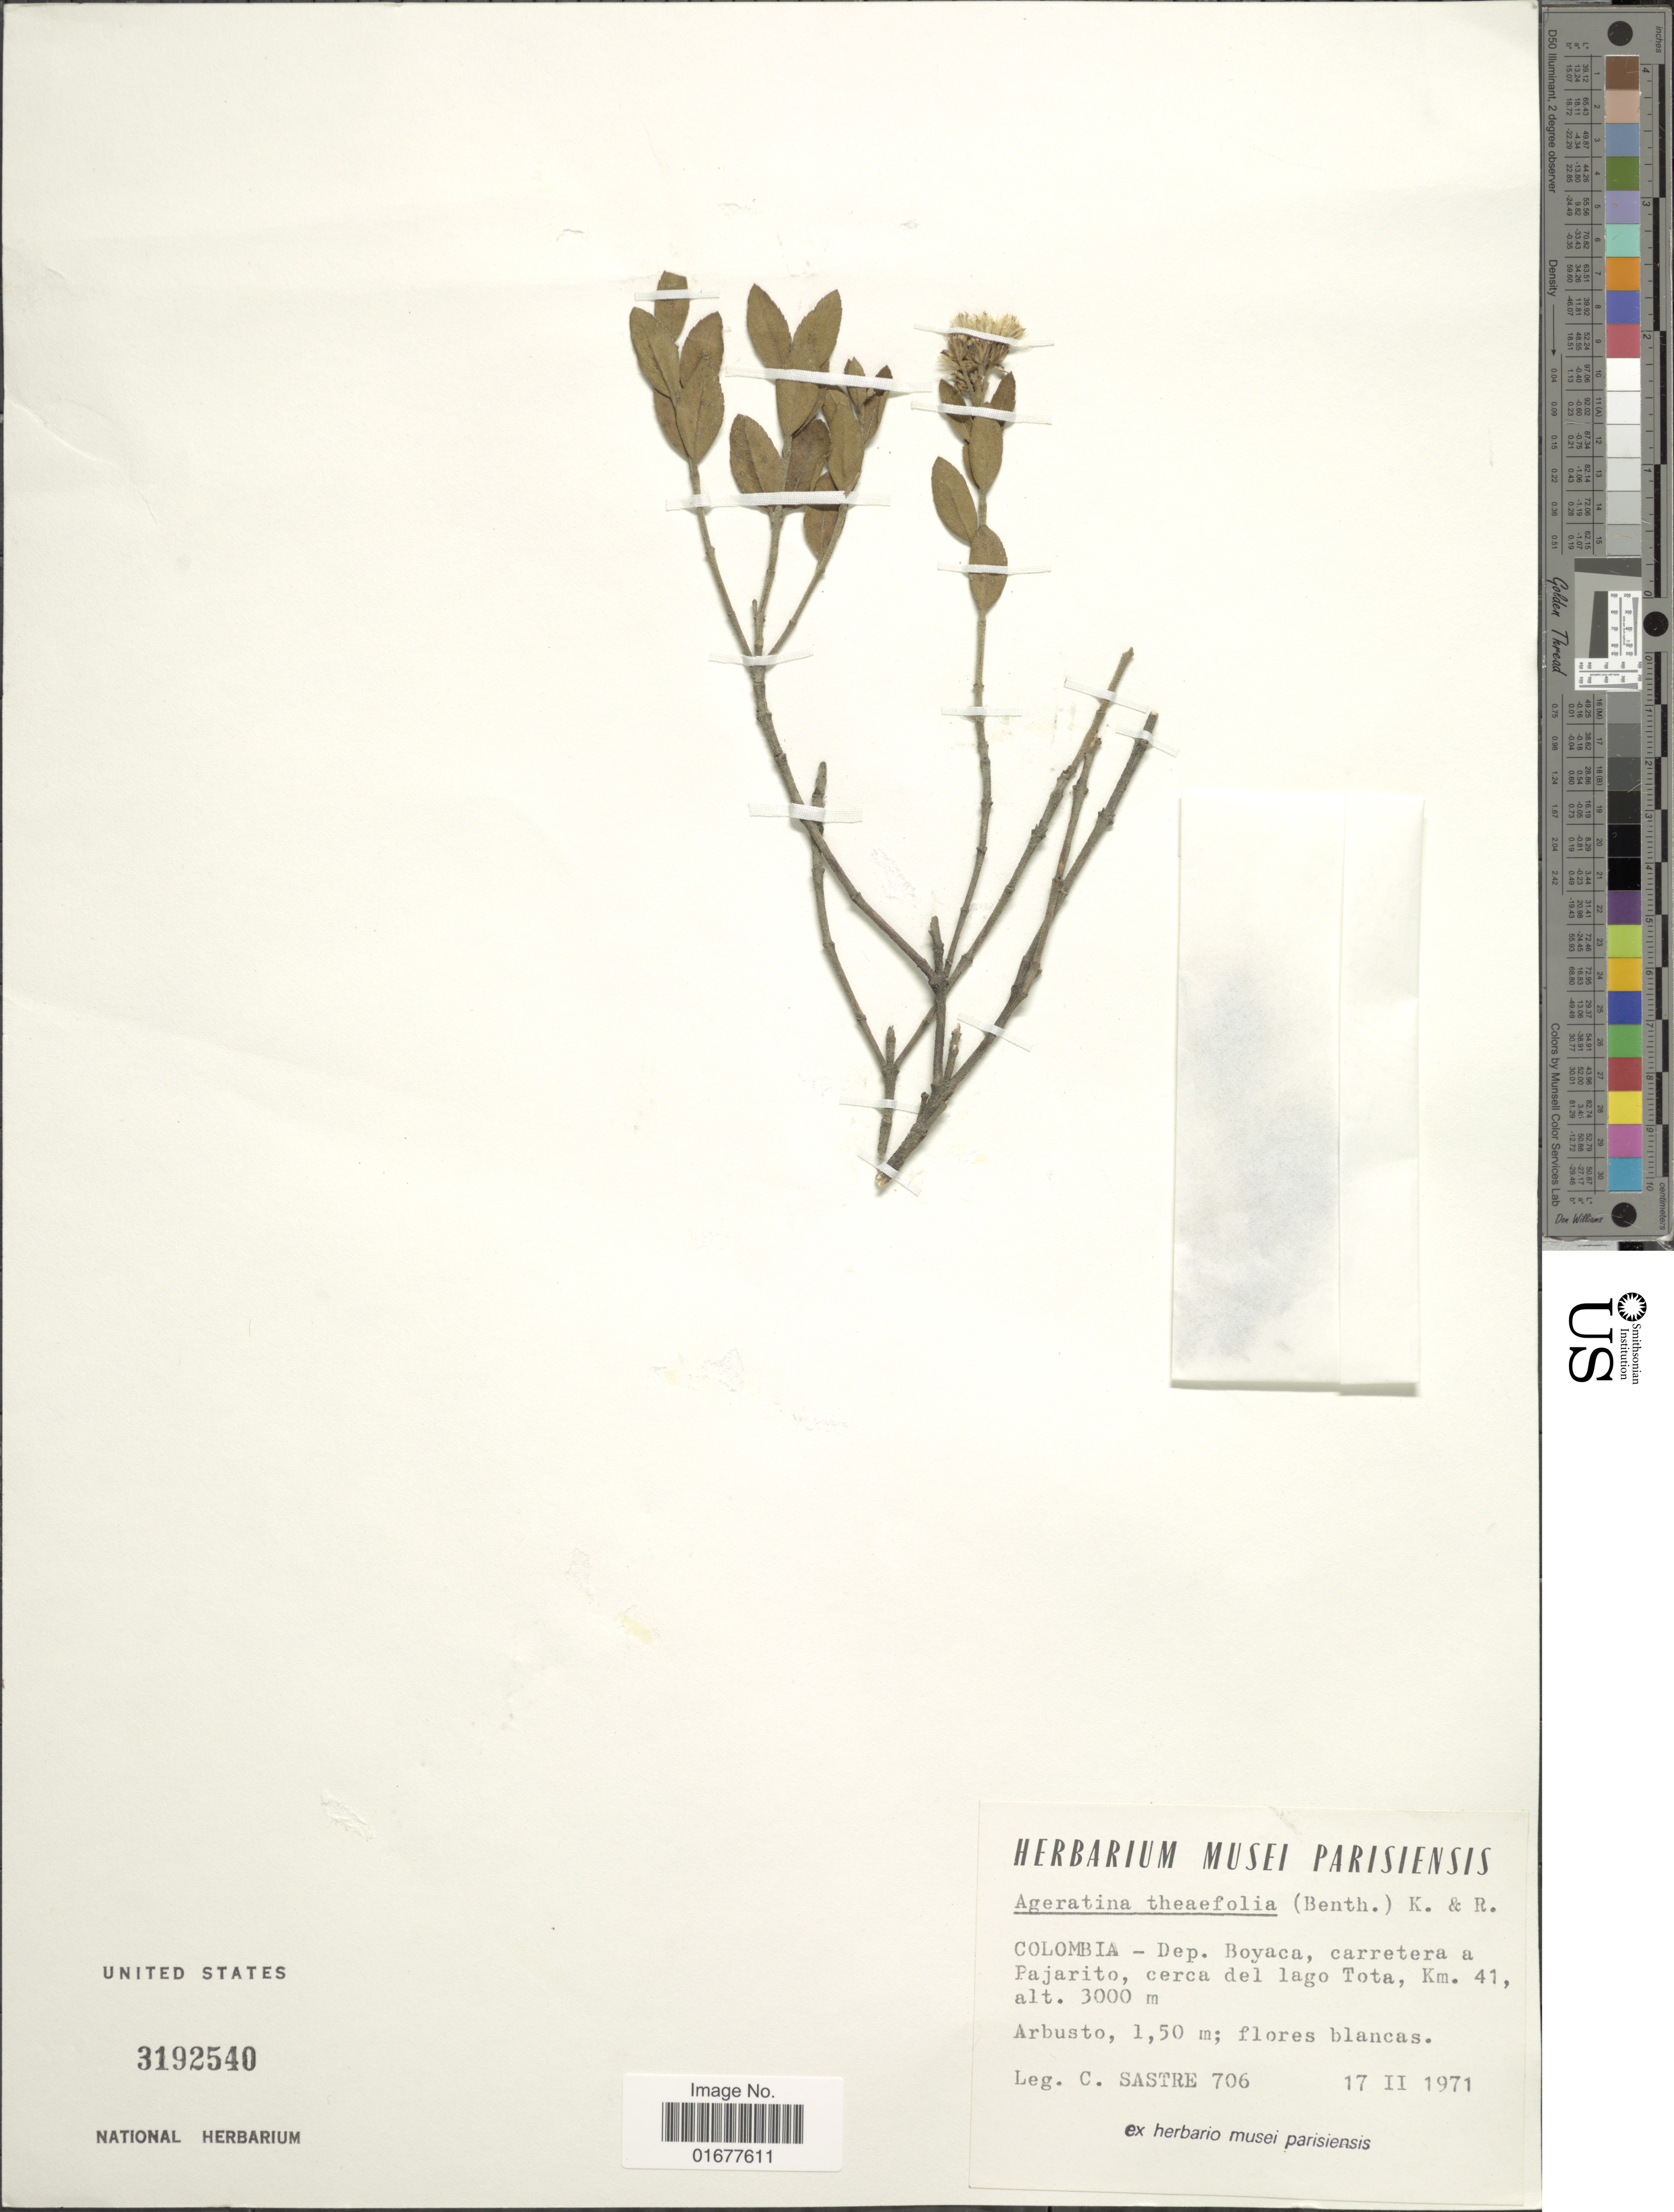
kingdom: Plantae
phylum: Tracheophyta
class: Magnoliopsida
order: Asterales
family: Asteraceae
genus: Ageratina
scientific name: Ageratina theaefolia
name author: (Benth.) R.M. King & H. Rob.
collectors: C. Sastre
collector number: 706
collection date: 1971-02-17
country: Colombia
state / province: Boyacá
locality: Carretera a Pajarito, cerca del lago Tota, Km. 41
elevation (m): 3000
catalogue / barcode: US 3192540